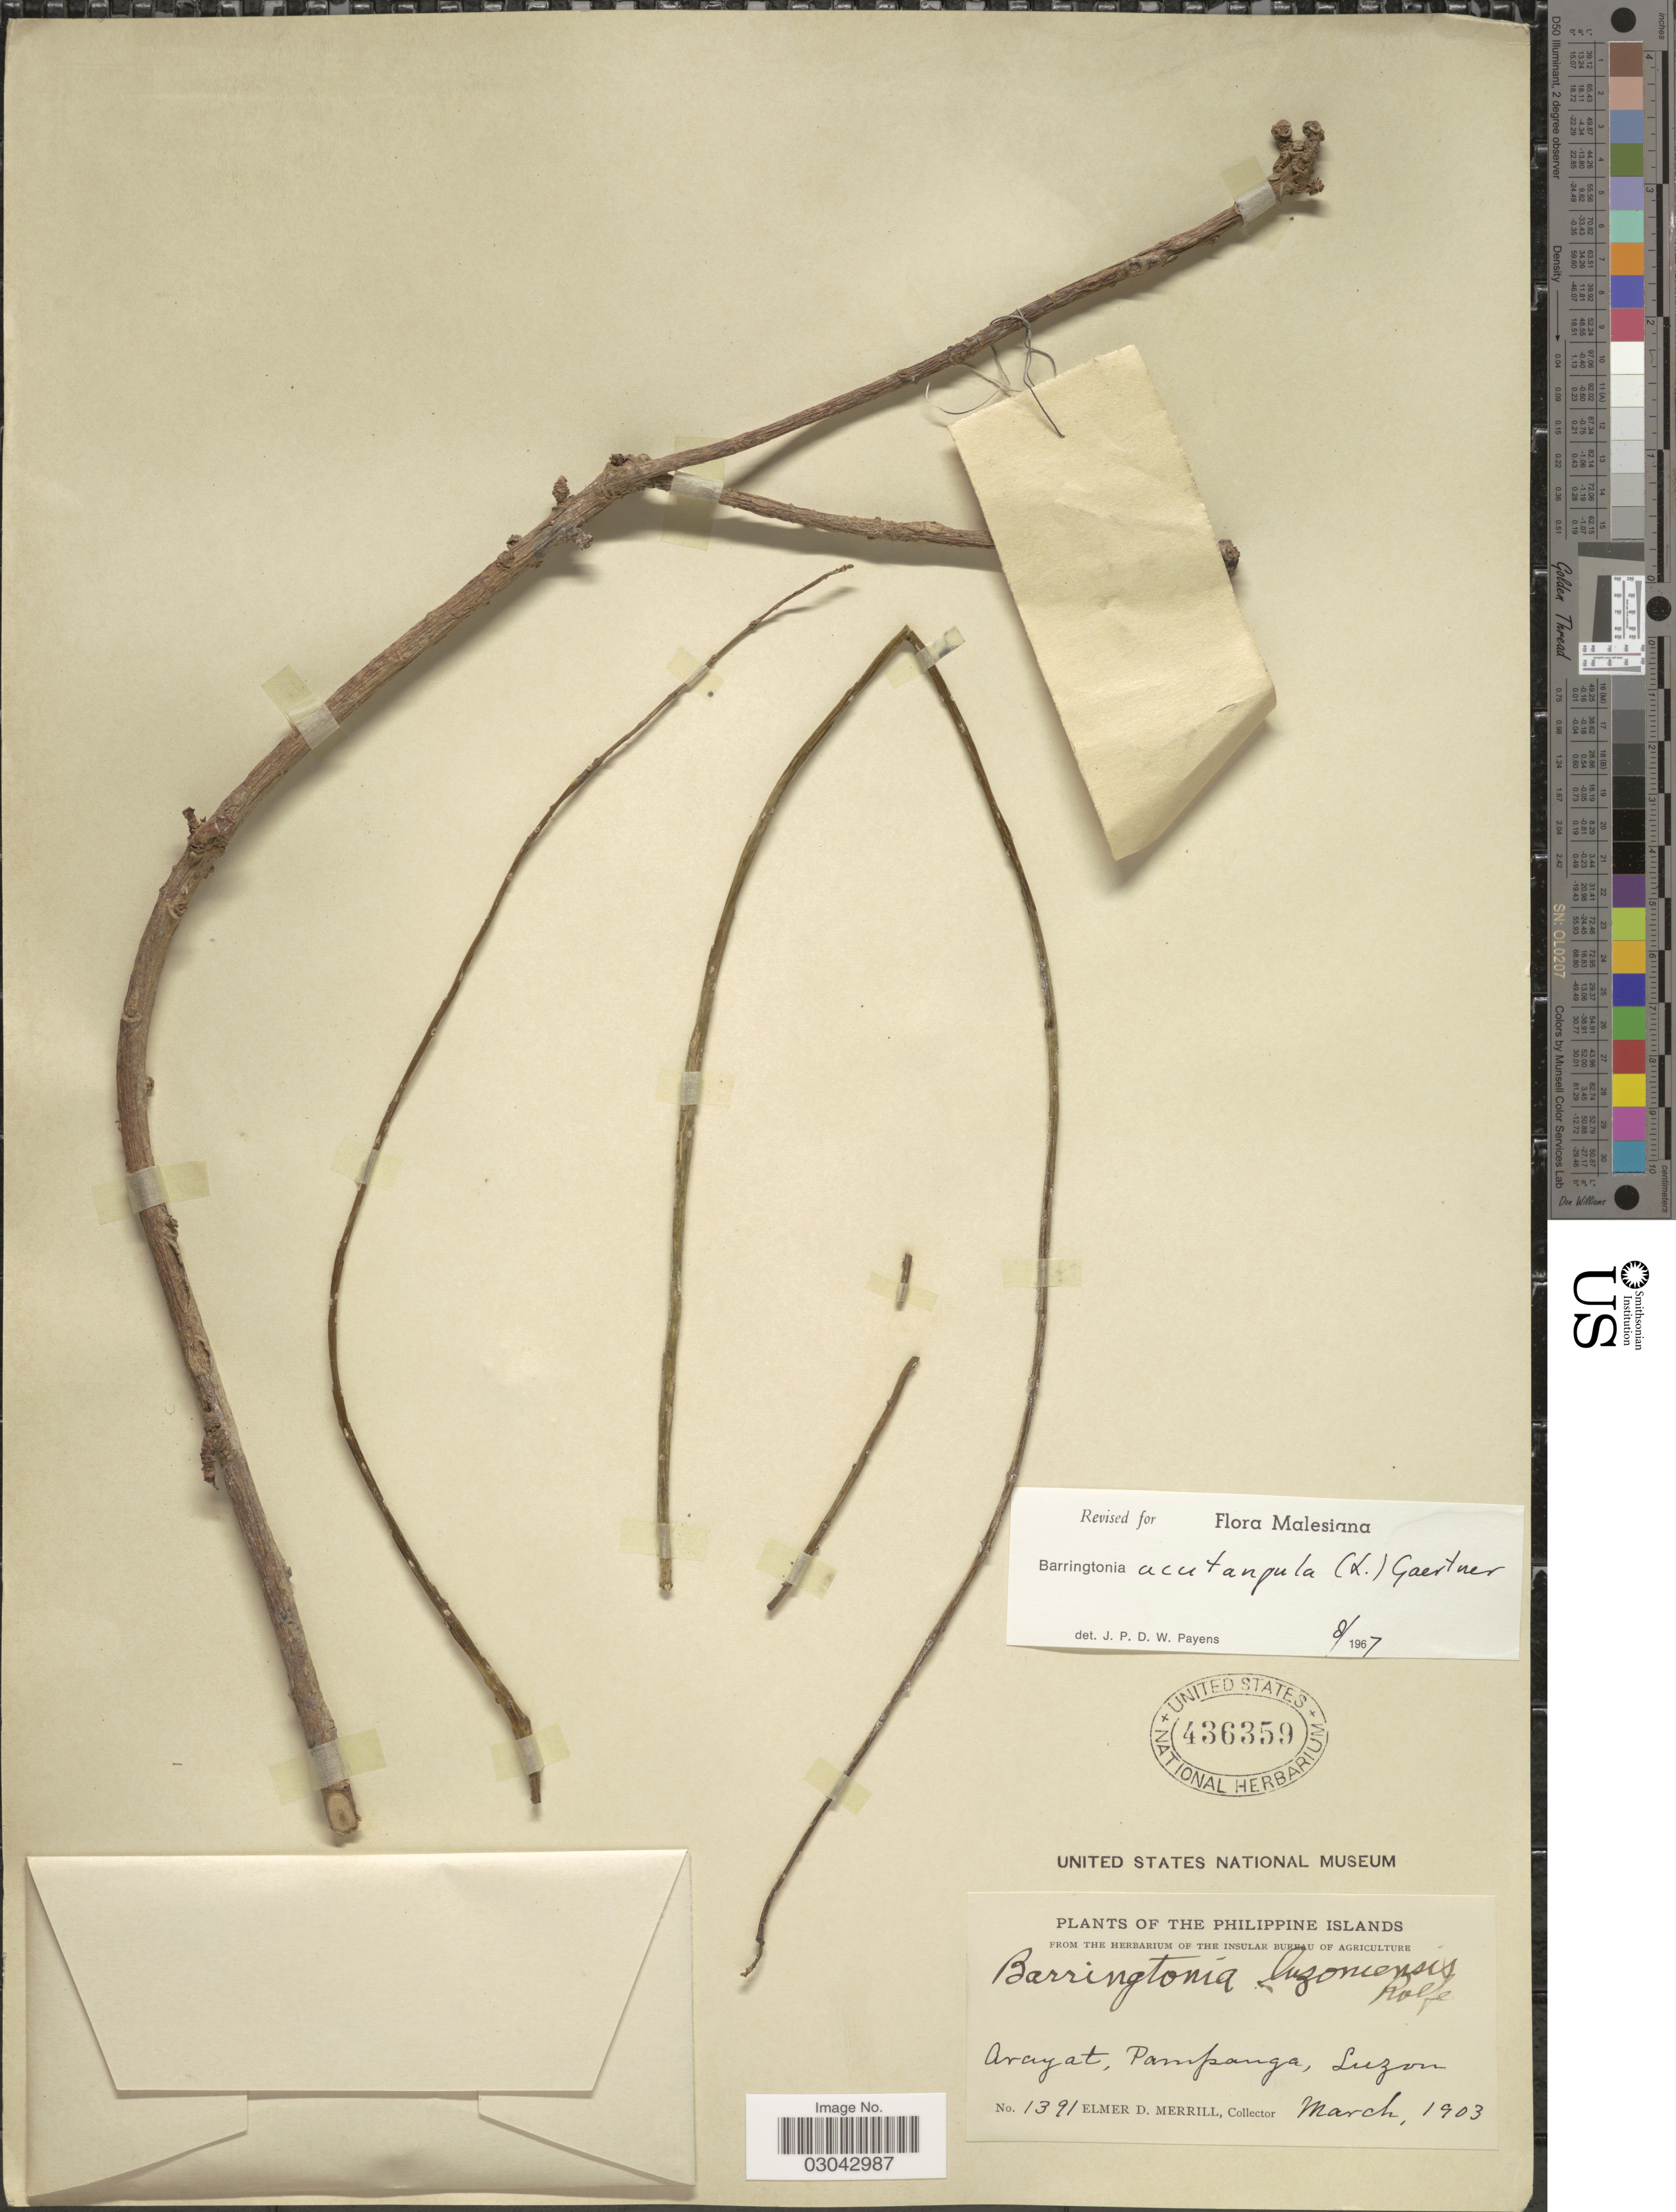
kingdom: Plantae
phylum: Tracheophyta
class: Magnoliopsida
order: Ericales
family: Lecythidaceae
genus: Barringtonia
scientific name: Barringtonia acutangula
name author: (L.) Gaertn.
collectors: E. D. Merrill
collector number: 1391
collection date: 1903-03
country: Philippines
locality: Arayat, Pampanga, Luzon.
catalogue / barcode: US 436359